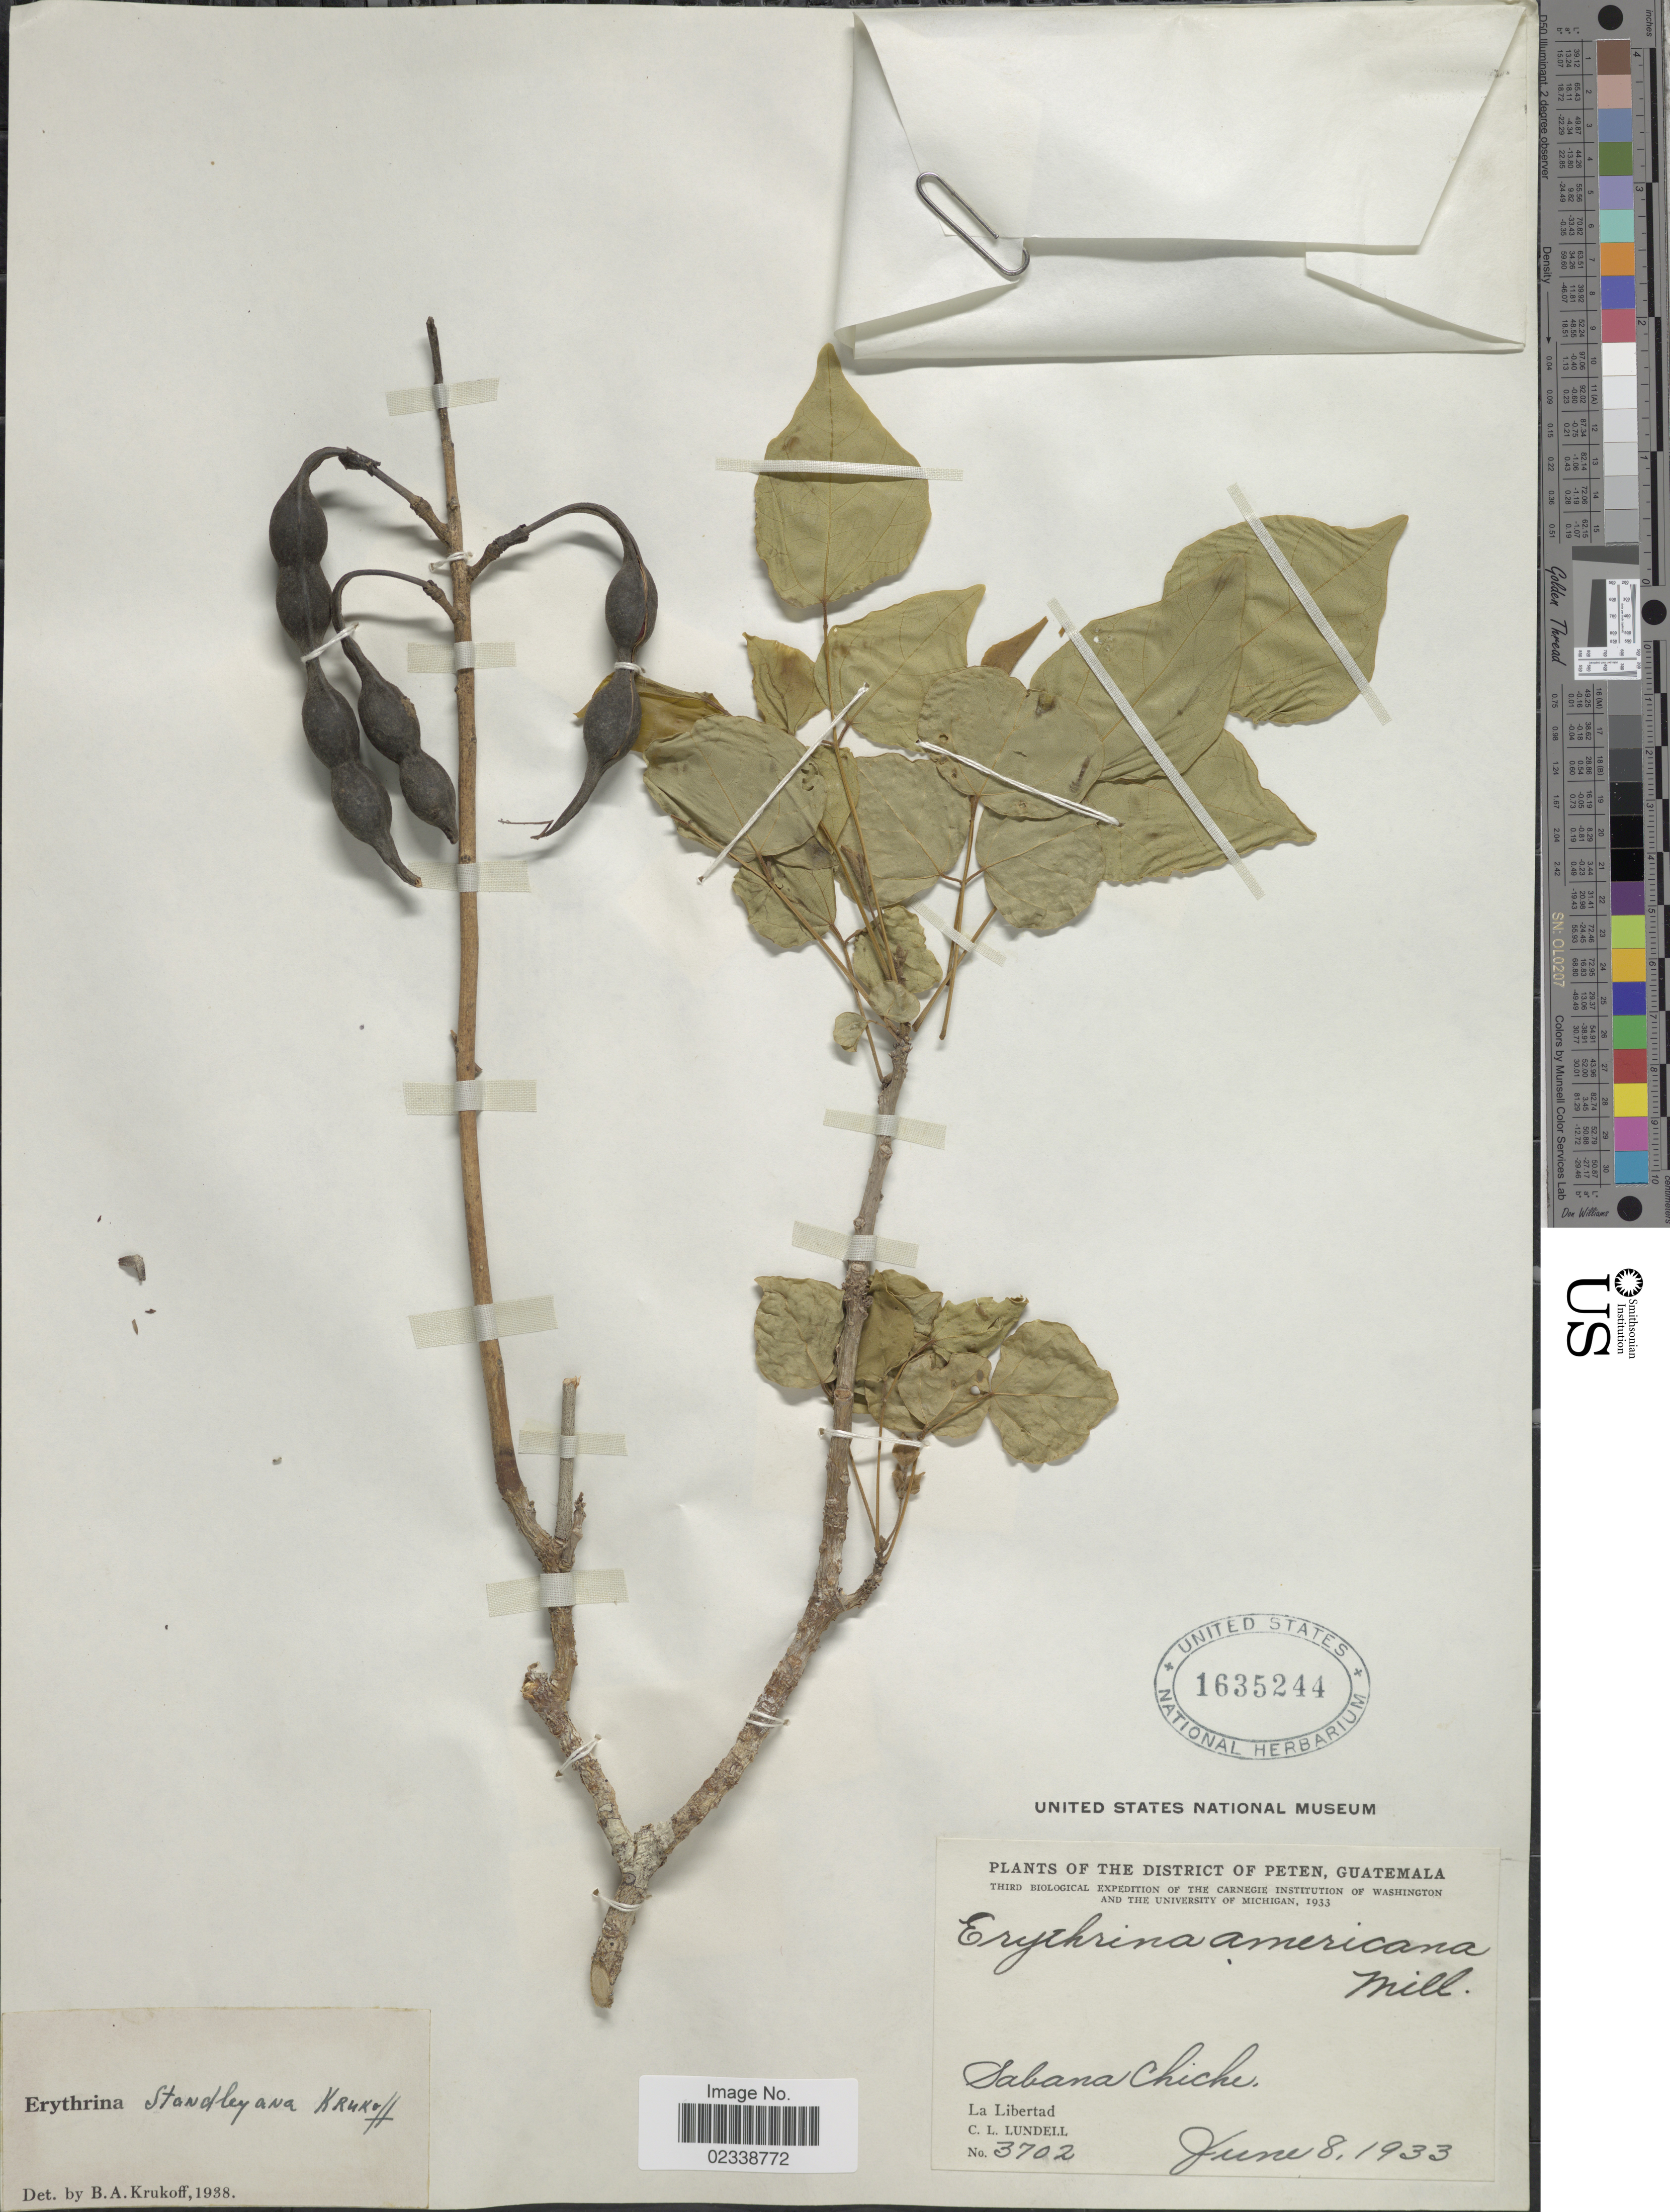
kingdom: Plantae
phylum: Tracheophyta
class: Magnoliopsida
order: Fabales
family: Fabaceae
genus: Erythrina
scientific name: Erythrina standleyana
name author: Krukoff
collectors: C. L. Lundell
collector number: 3702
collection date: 1933-06-08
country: Guatemala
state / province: El Petén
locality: Sabana Chiche, La Libertad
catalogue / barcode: US 1635244